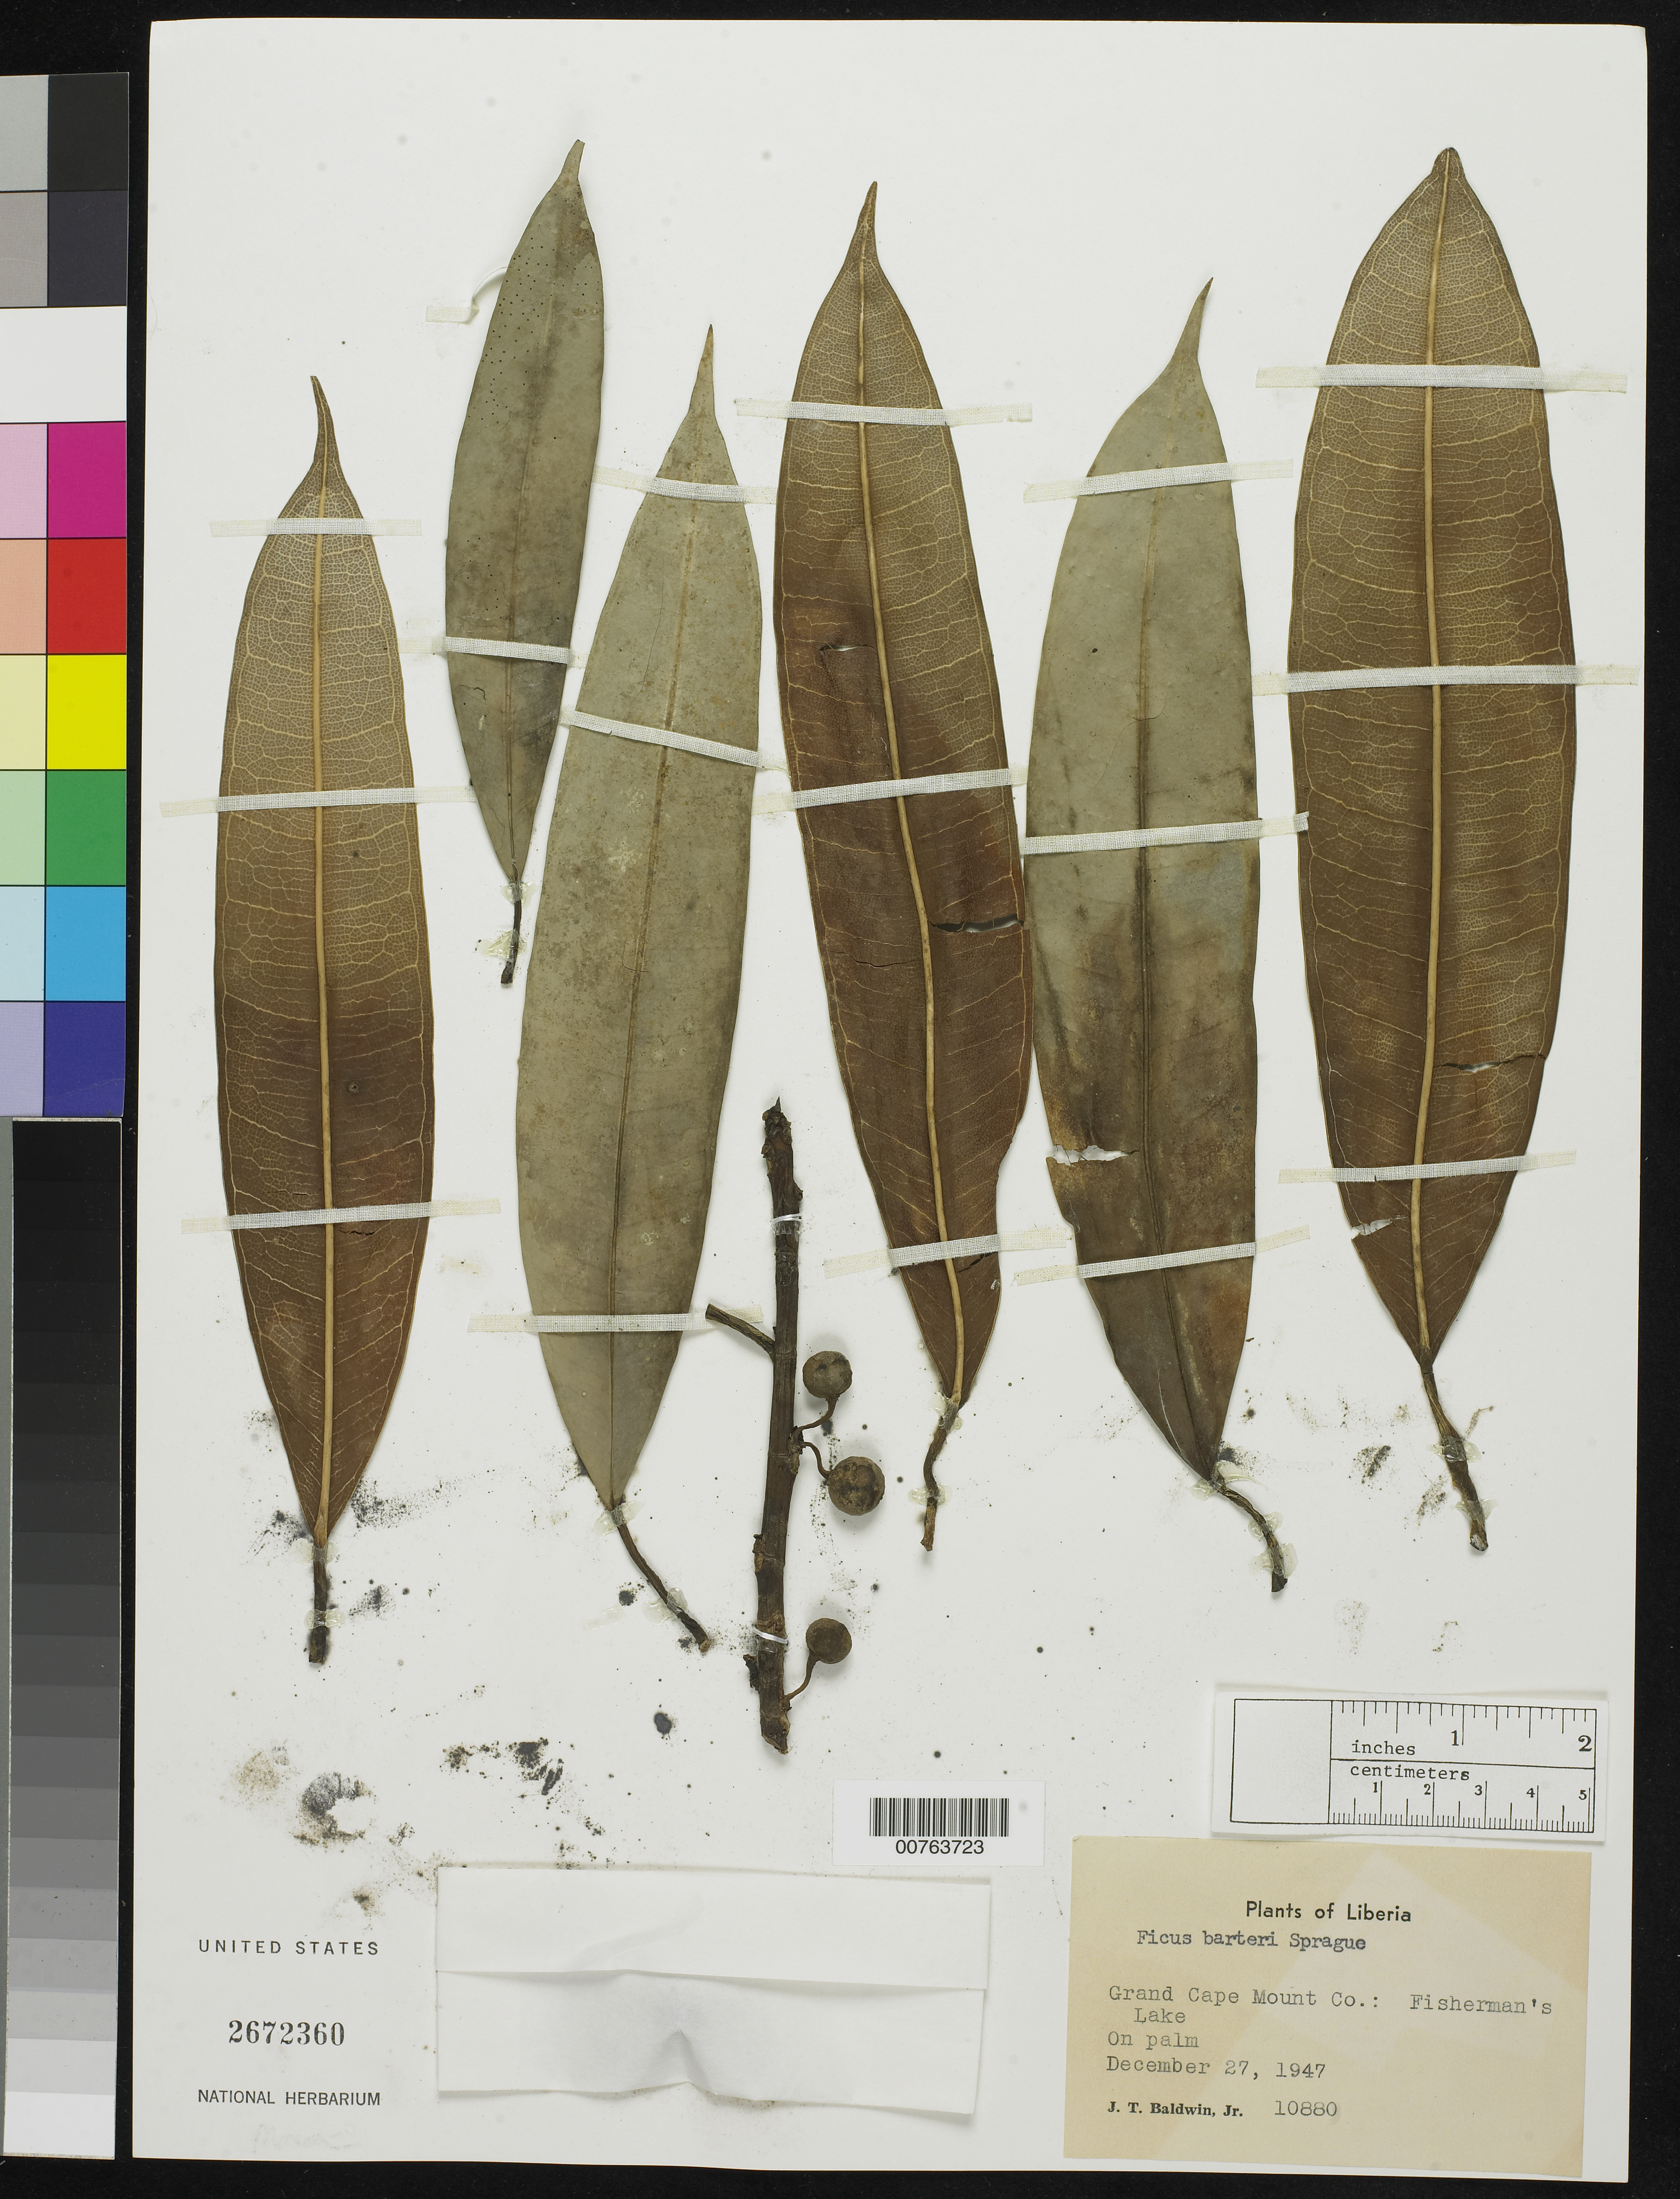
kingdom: Plantae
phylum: Tracheophyta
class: Magnoliopsida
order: Rosales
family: Moraceae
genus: Ficus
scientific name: Ficus barteri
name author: Sprague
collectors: J. T. Baldwin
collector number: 10880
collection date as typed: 27 Dec 1947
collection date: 1947-12-27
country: Liberia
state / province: Grand Cape Mount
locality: Fisherman's Lake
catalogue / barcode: US 2672360